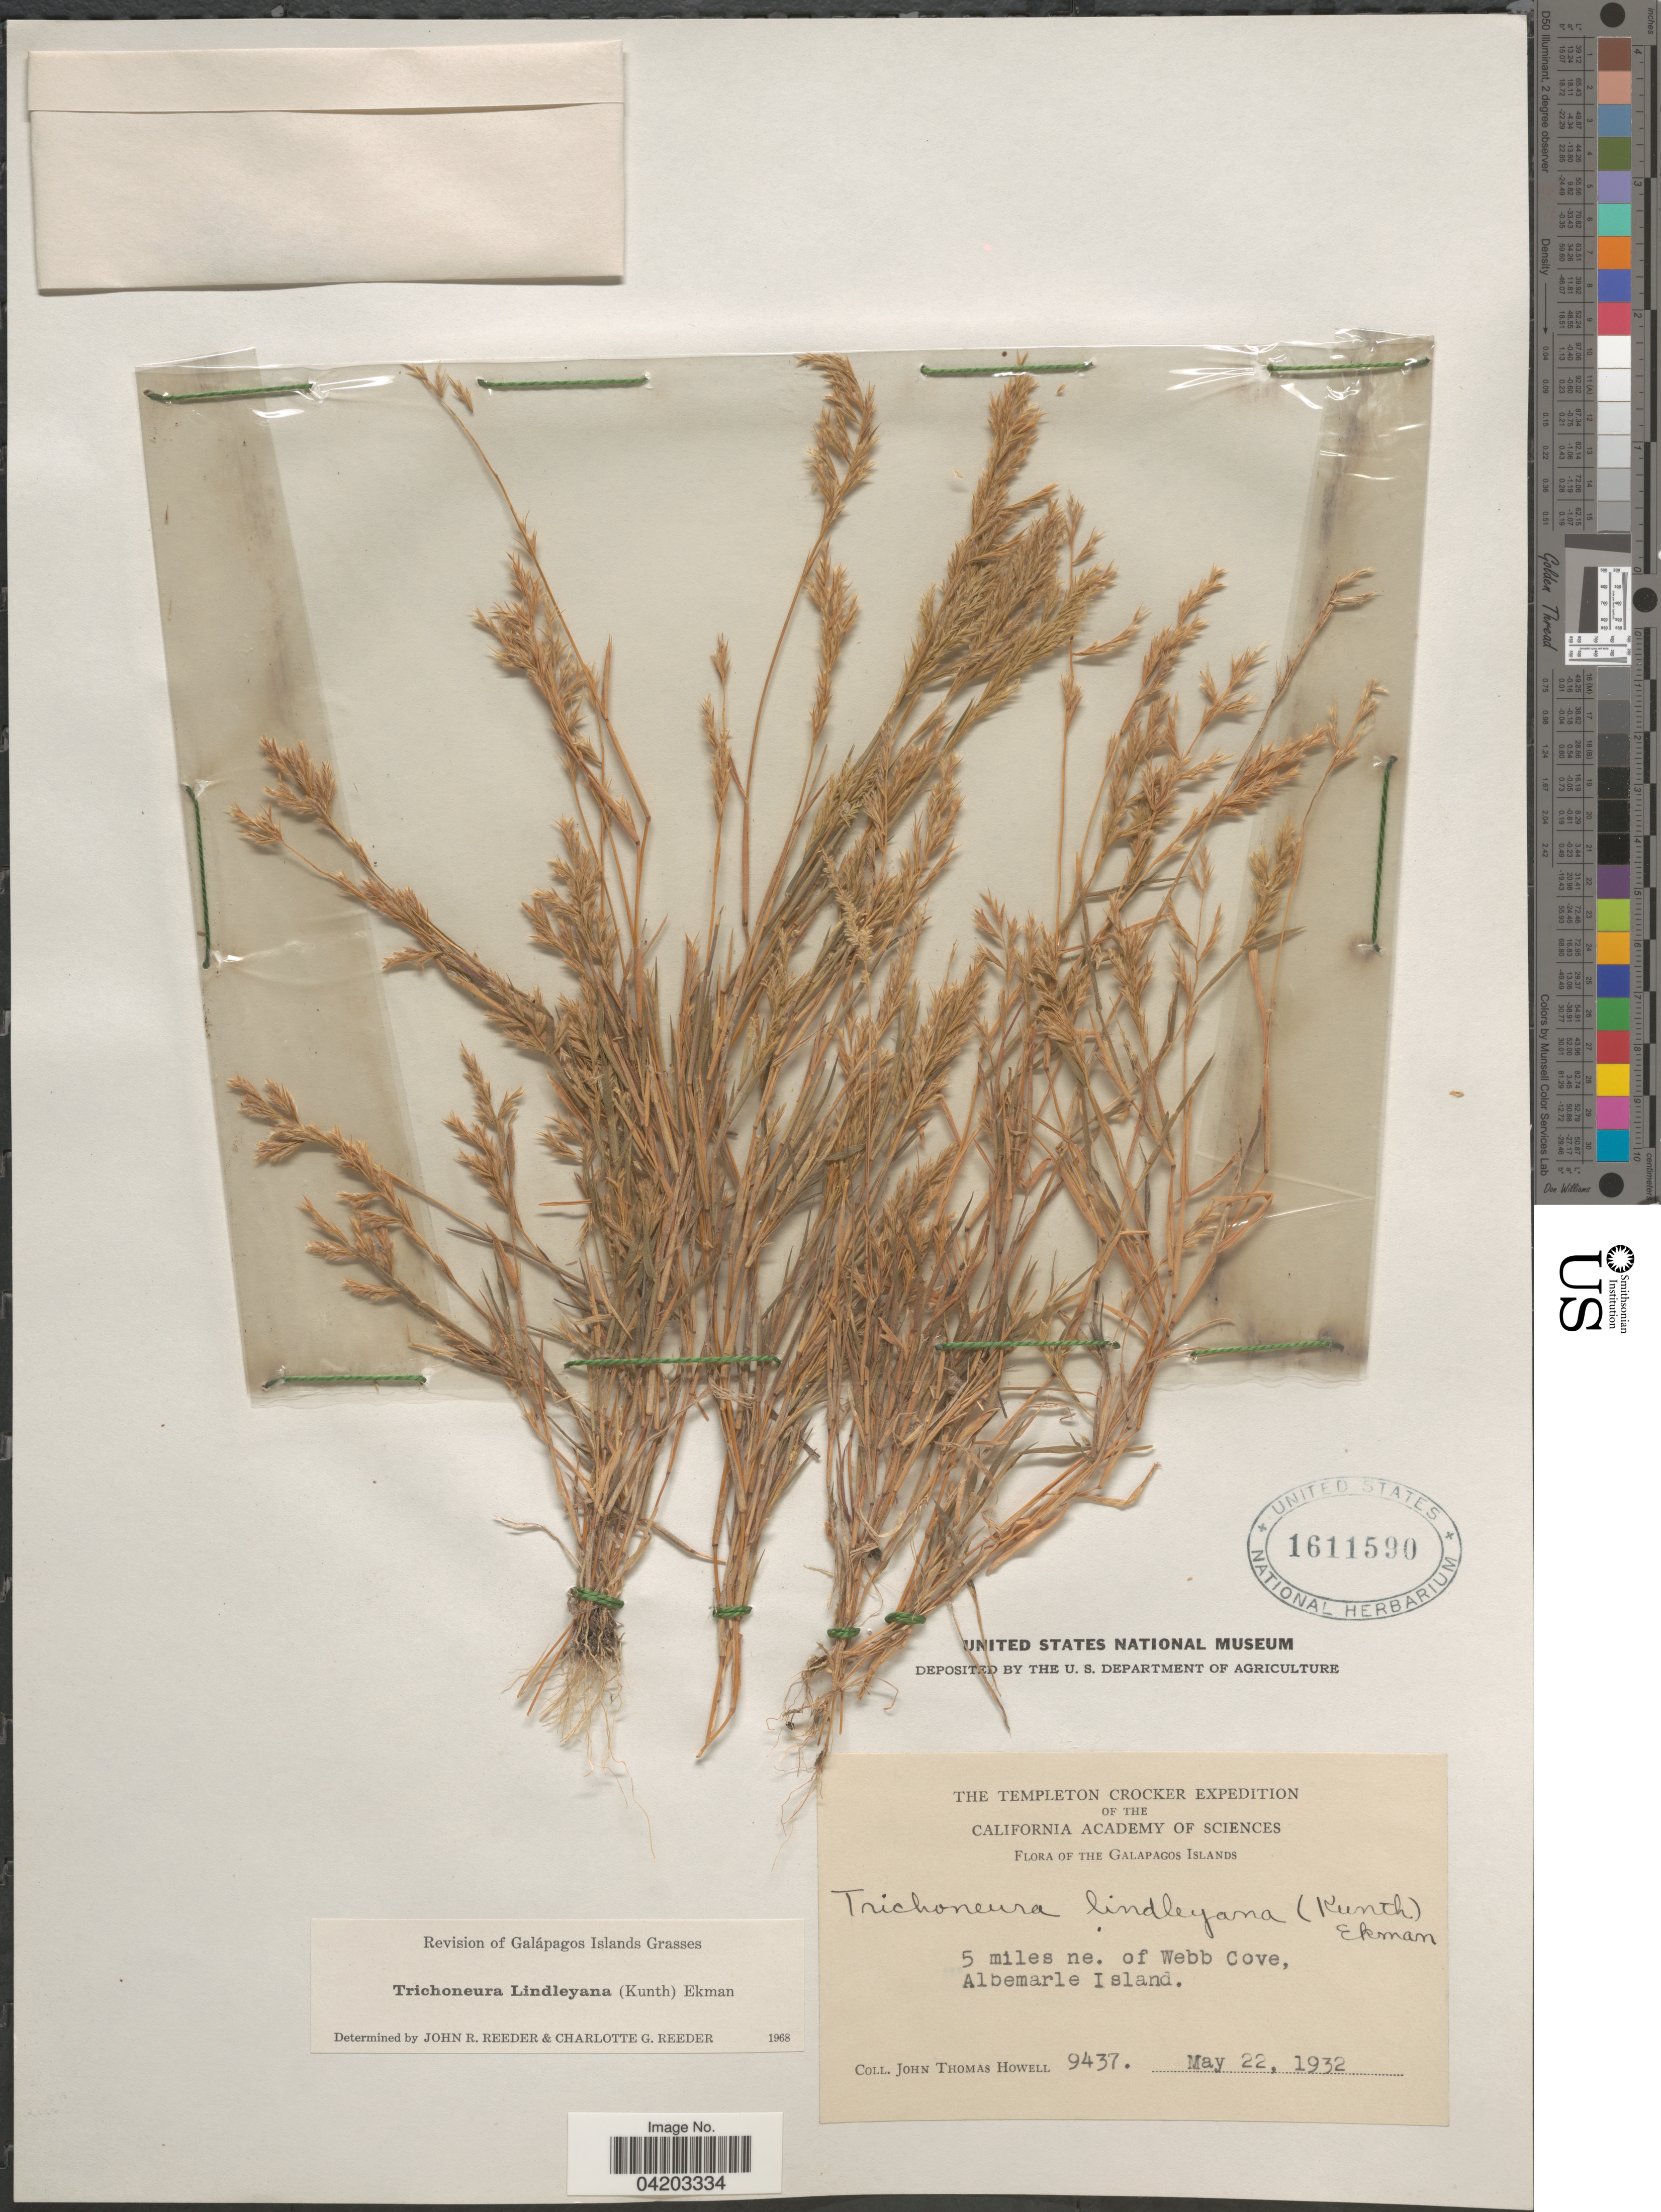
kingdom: Plantae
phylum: Tracheophyta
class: Liliopsida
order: Poales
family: Poaceae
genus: Trichoneura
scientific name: Trichoneura lindleyana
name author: (Kunth) Ekman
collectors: J. T. Howell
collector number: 9437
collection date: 1932-05-22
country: Ecuador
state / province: Colón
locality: The Templeton Crocker Expedition of the California Academy of Sciences. Galapagos Islands. 5 miles ne. of Webb Cove, Albemarle Island.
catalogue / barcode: US 1611590